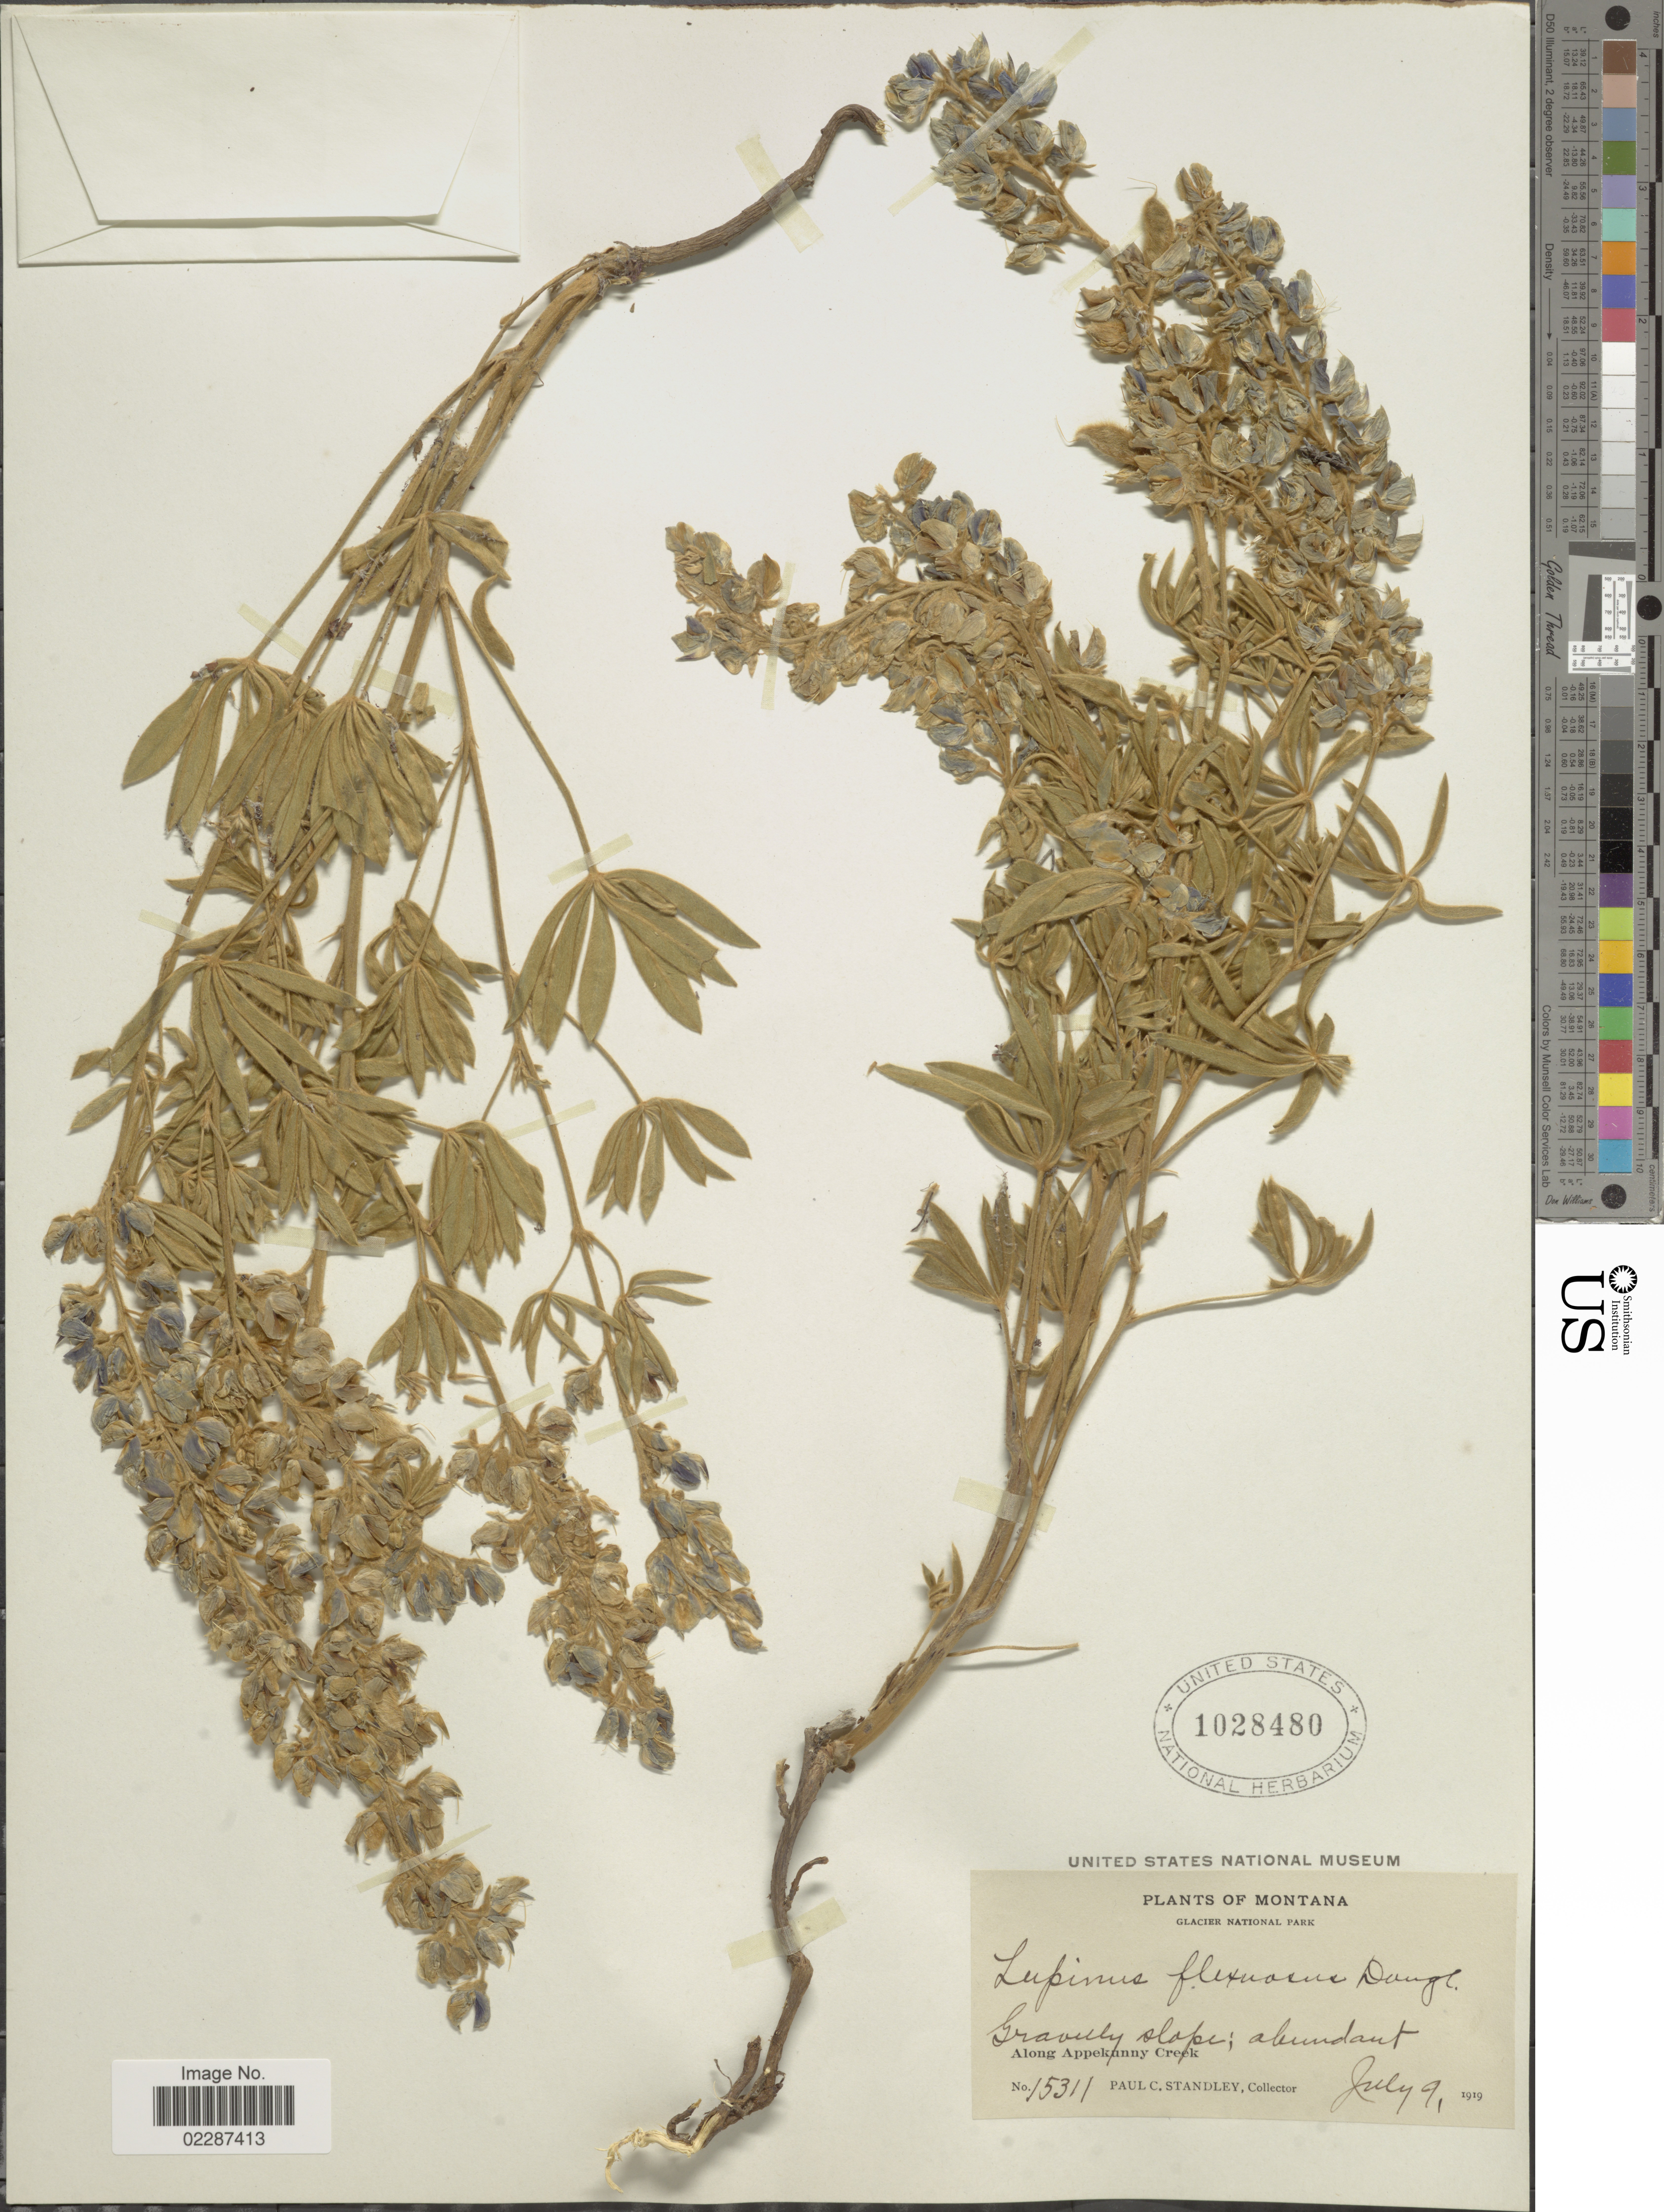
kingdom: Plantae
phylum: Tracheophyta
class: Magnoliopsida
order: Fabales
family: Fabaceae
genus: Lupinus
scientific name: Lupinus sericeus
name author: Pursh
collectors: P. C. Standley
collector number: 15311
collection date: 1919-07-09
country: United States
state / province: Montana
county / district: Glacier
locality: Glacier National Park, along Appekunny Creek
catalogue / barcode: US 1028480